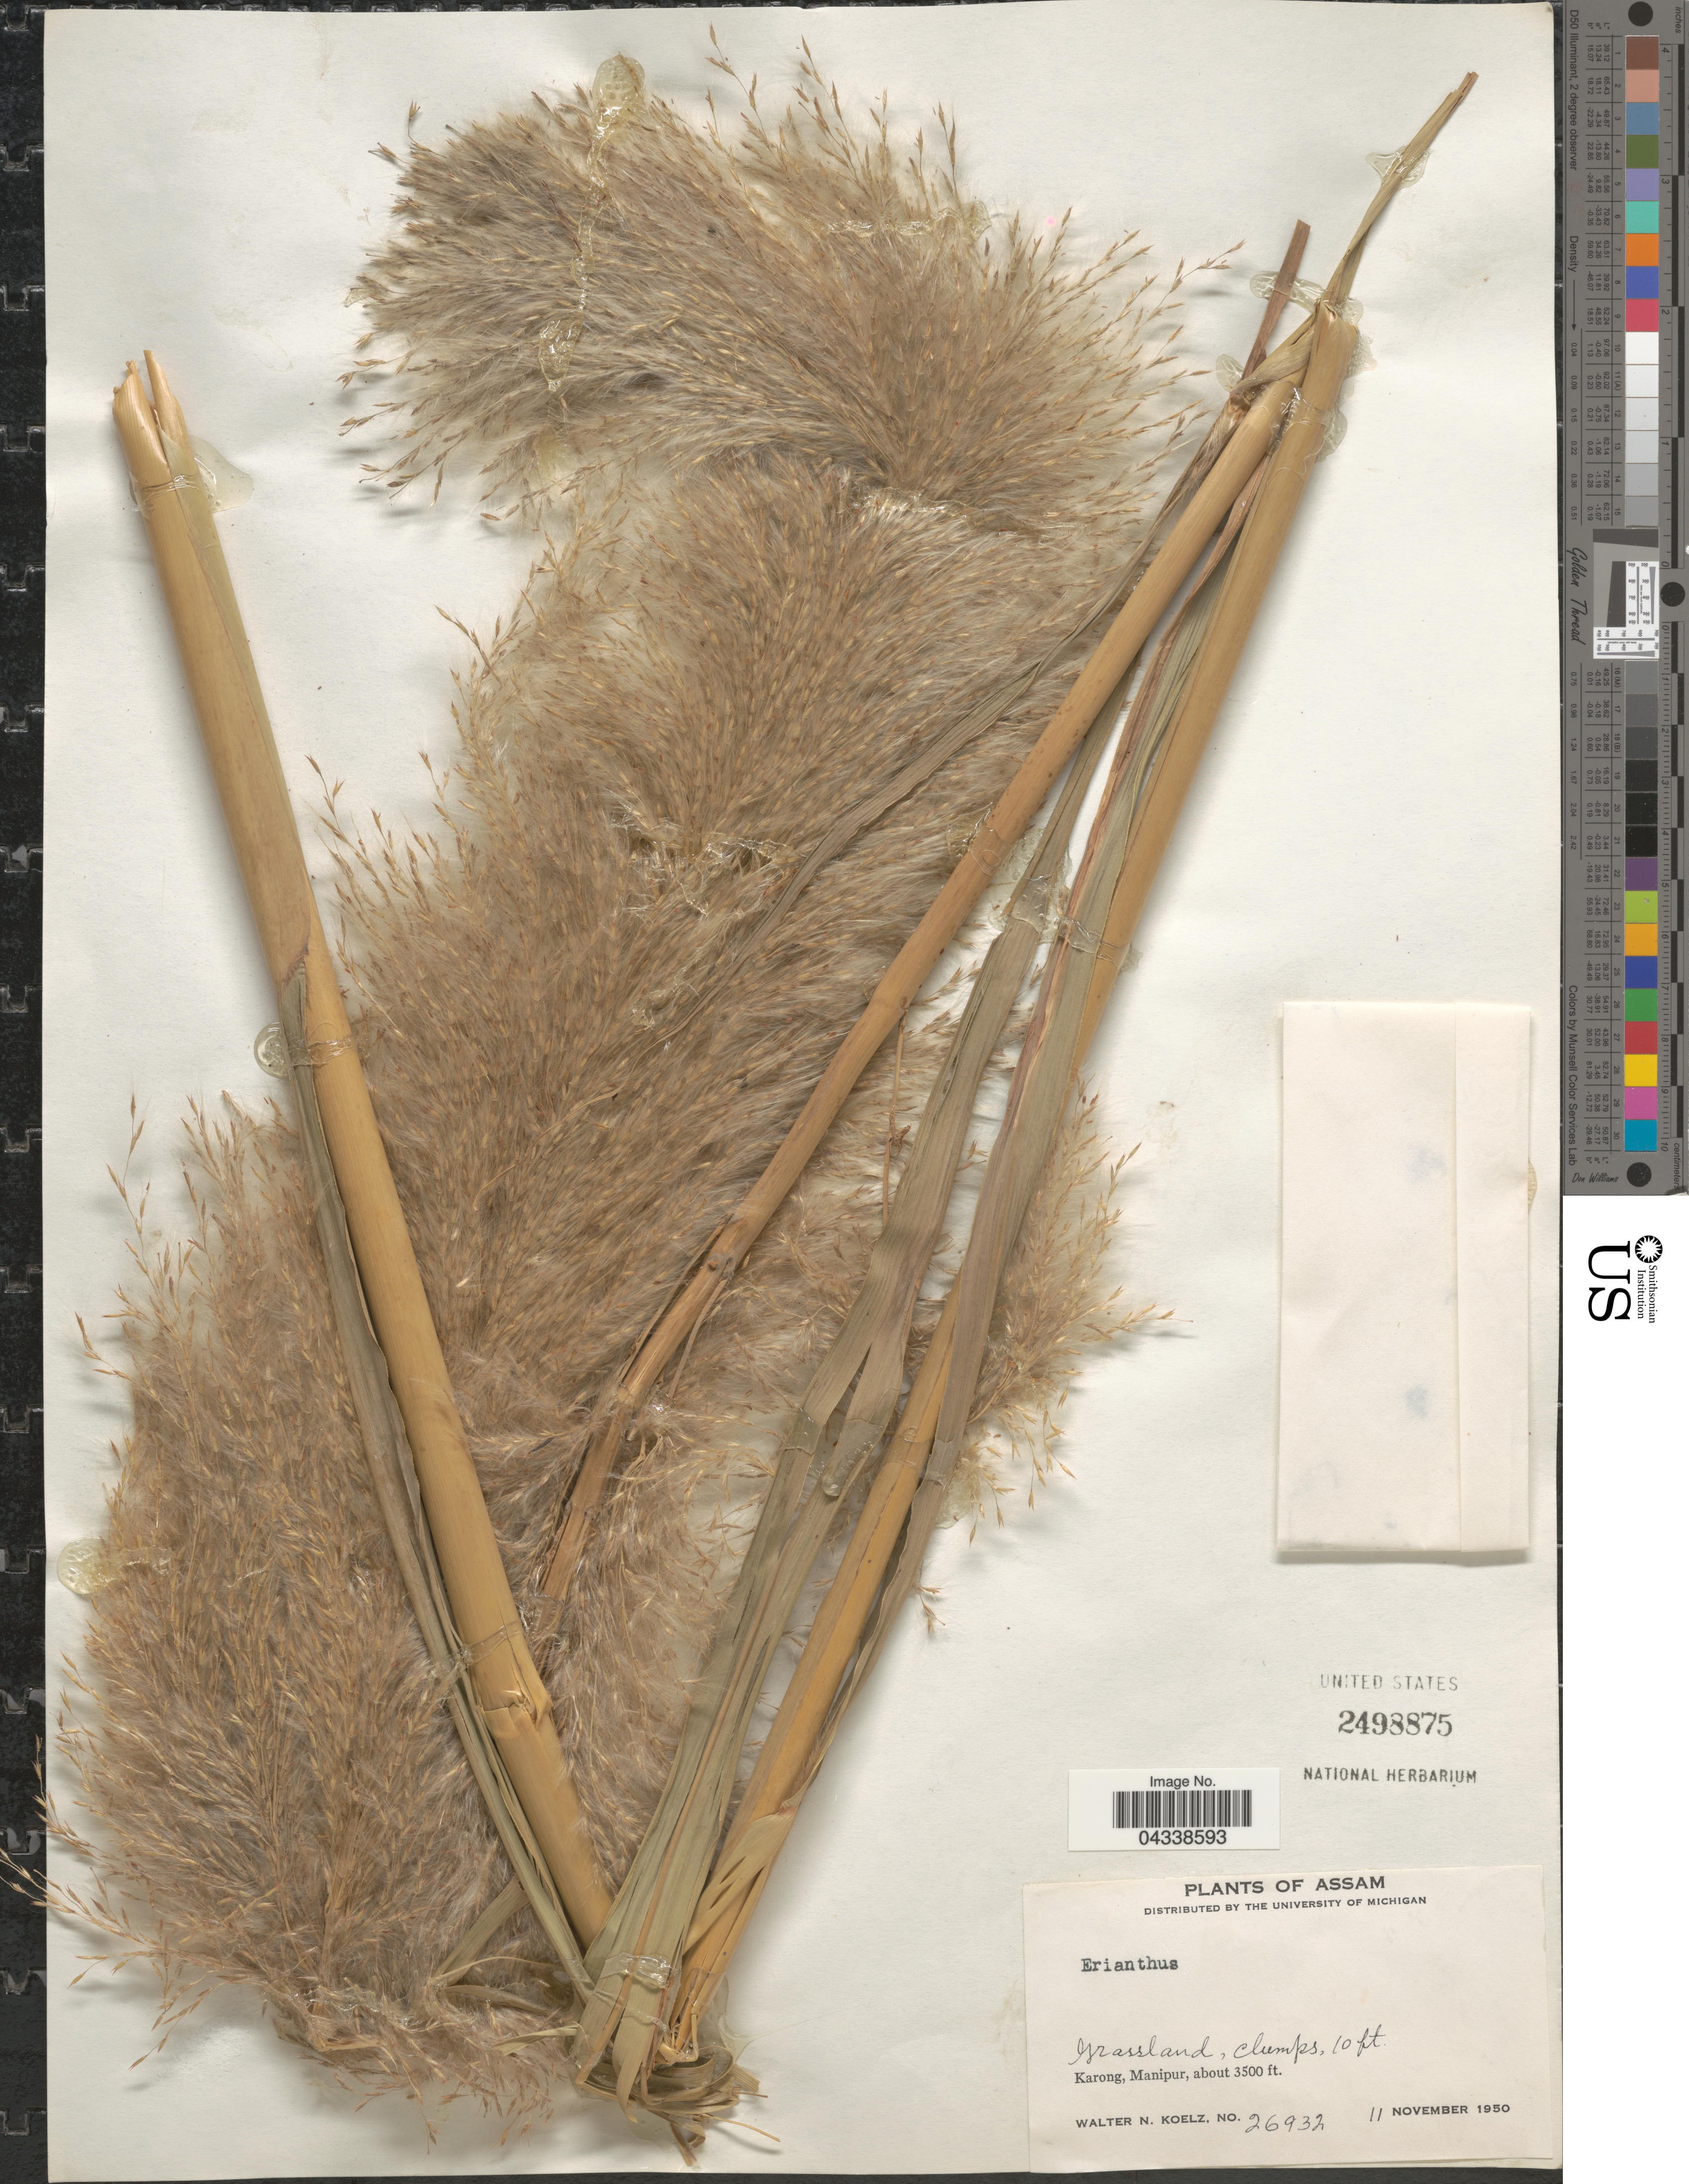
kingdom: Plantae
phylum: Tracheophyta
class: Liliopsida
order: Poales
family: Poaceae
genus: Saccharum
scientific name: Saccharum sp.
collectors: W. N. Koelz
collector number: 26932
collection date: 1950-11-11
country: India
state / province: Manipur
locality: Karong.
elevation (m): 1067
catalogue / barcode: US 2498875